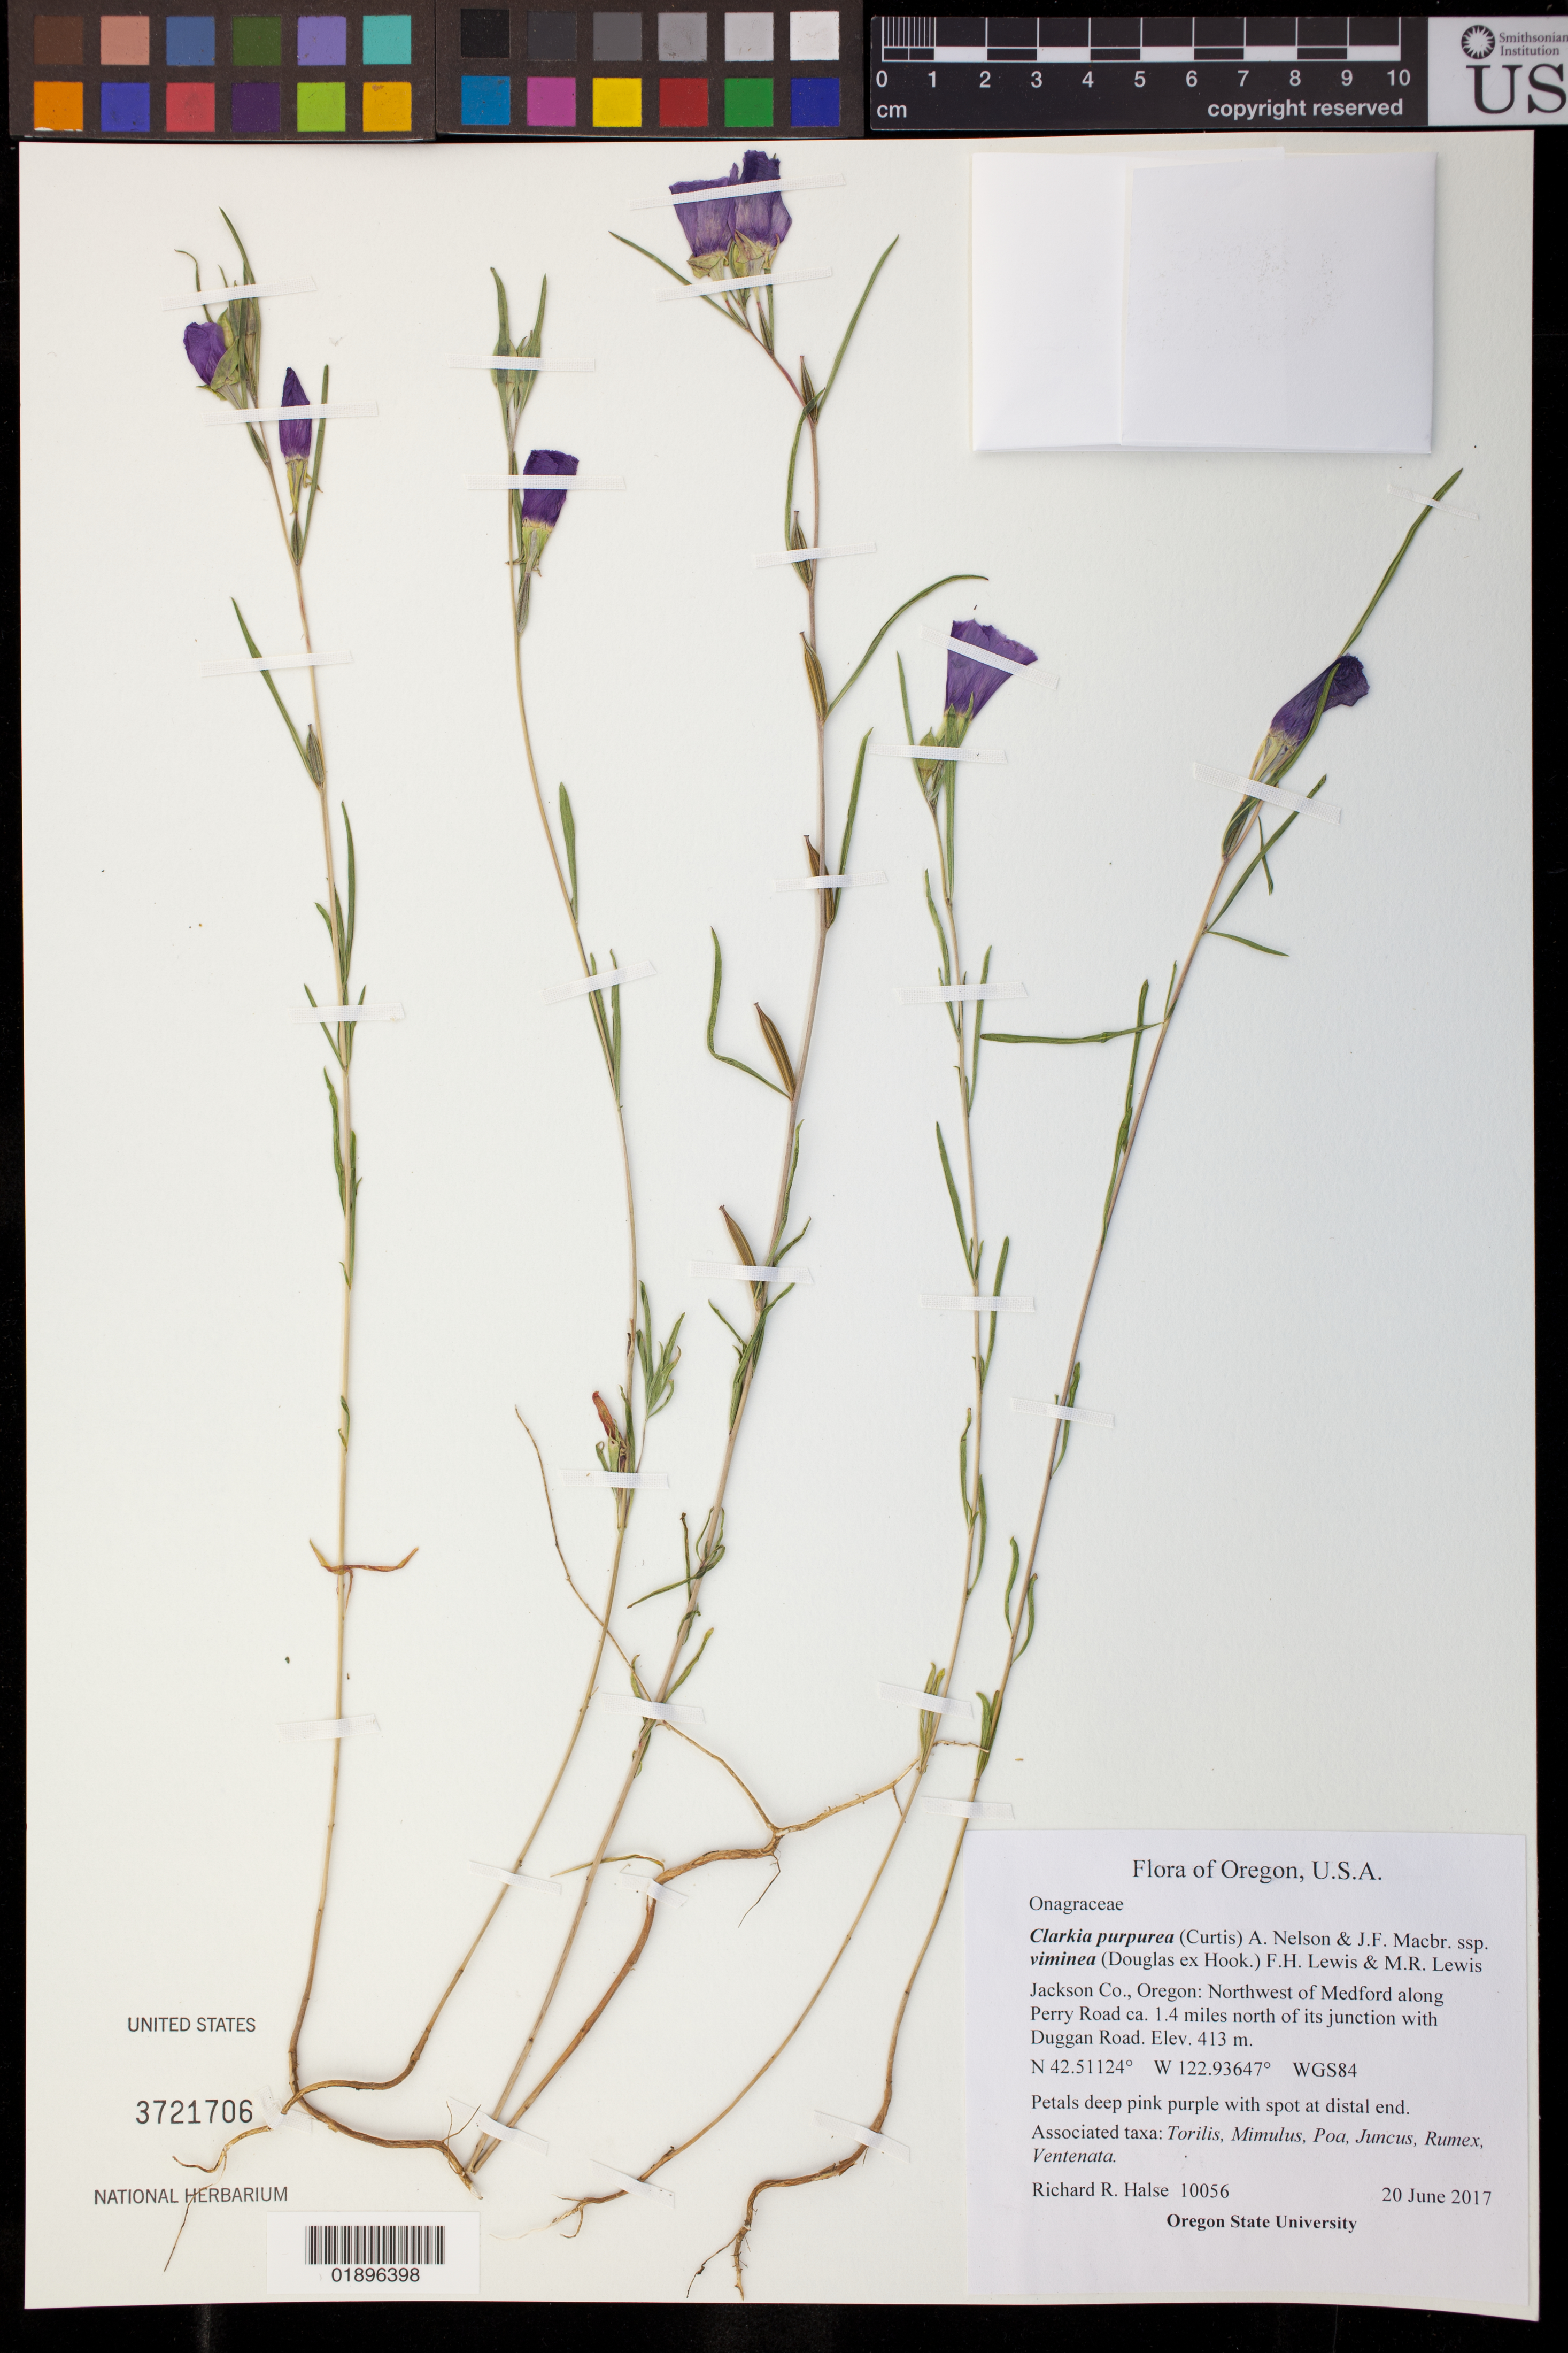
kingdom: Plantae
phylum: Tracheophyta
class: Magnoliopsida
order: Myrtales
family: Onagraceae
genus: Clarkia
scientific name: Clarkia purpurea subsp. viminea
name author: (Douglas) H.F. Lewis & M.R. Lewis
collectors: R. Halse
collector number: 10056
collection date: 2017-06-20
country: United States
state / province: Oregon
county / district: Jackson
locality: Northwest of Medford along Perry Road ca. 1.4 miles north of its junction with Duggan Road.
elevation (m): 413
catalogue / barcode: US 3721706